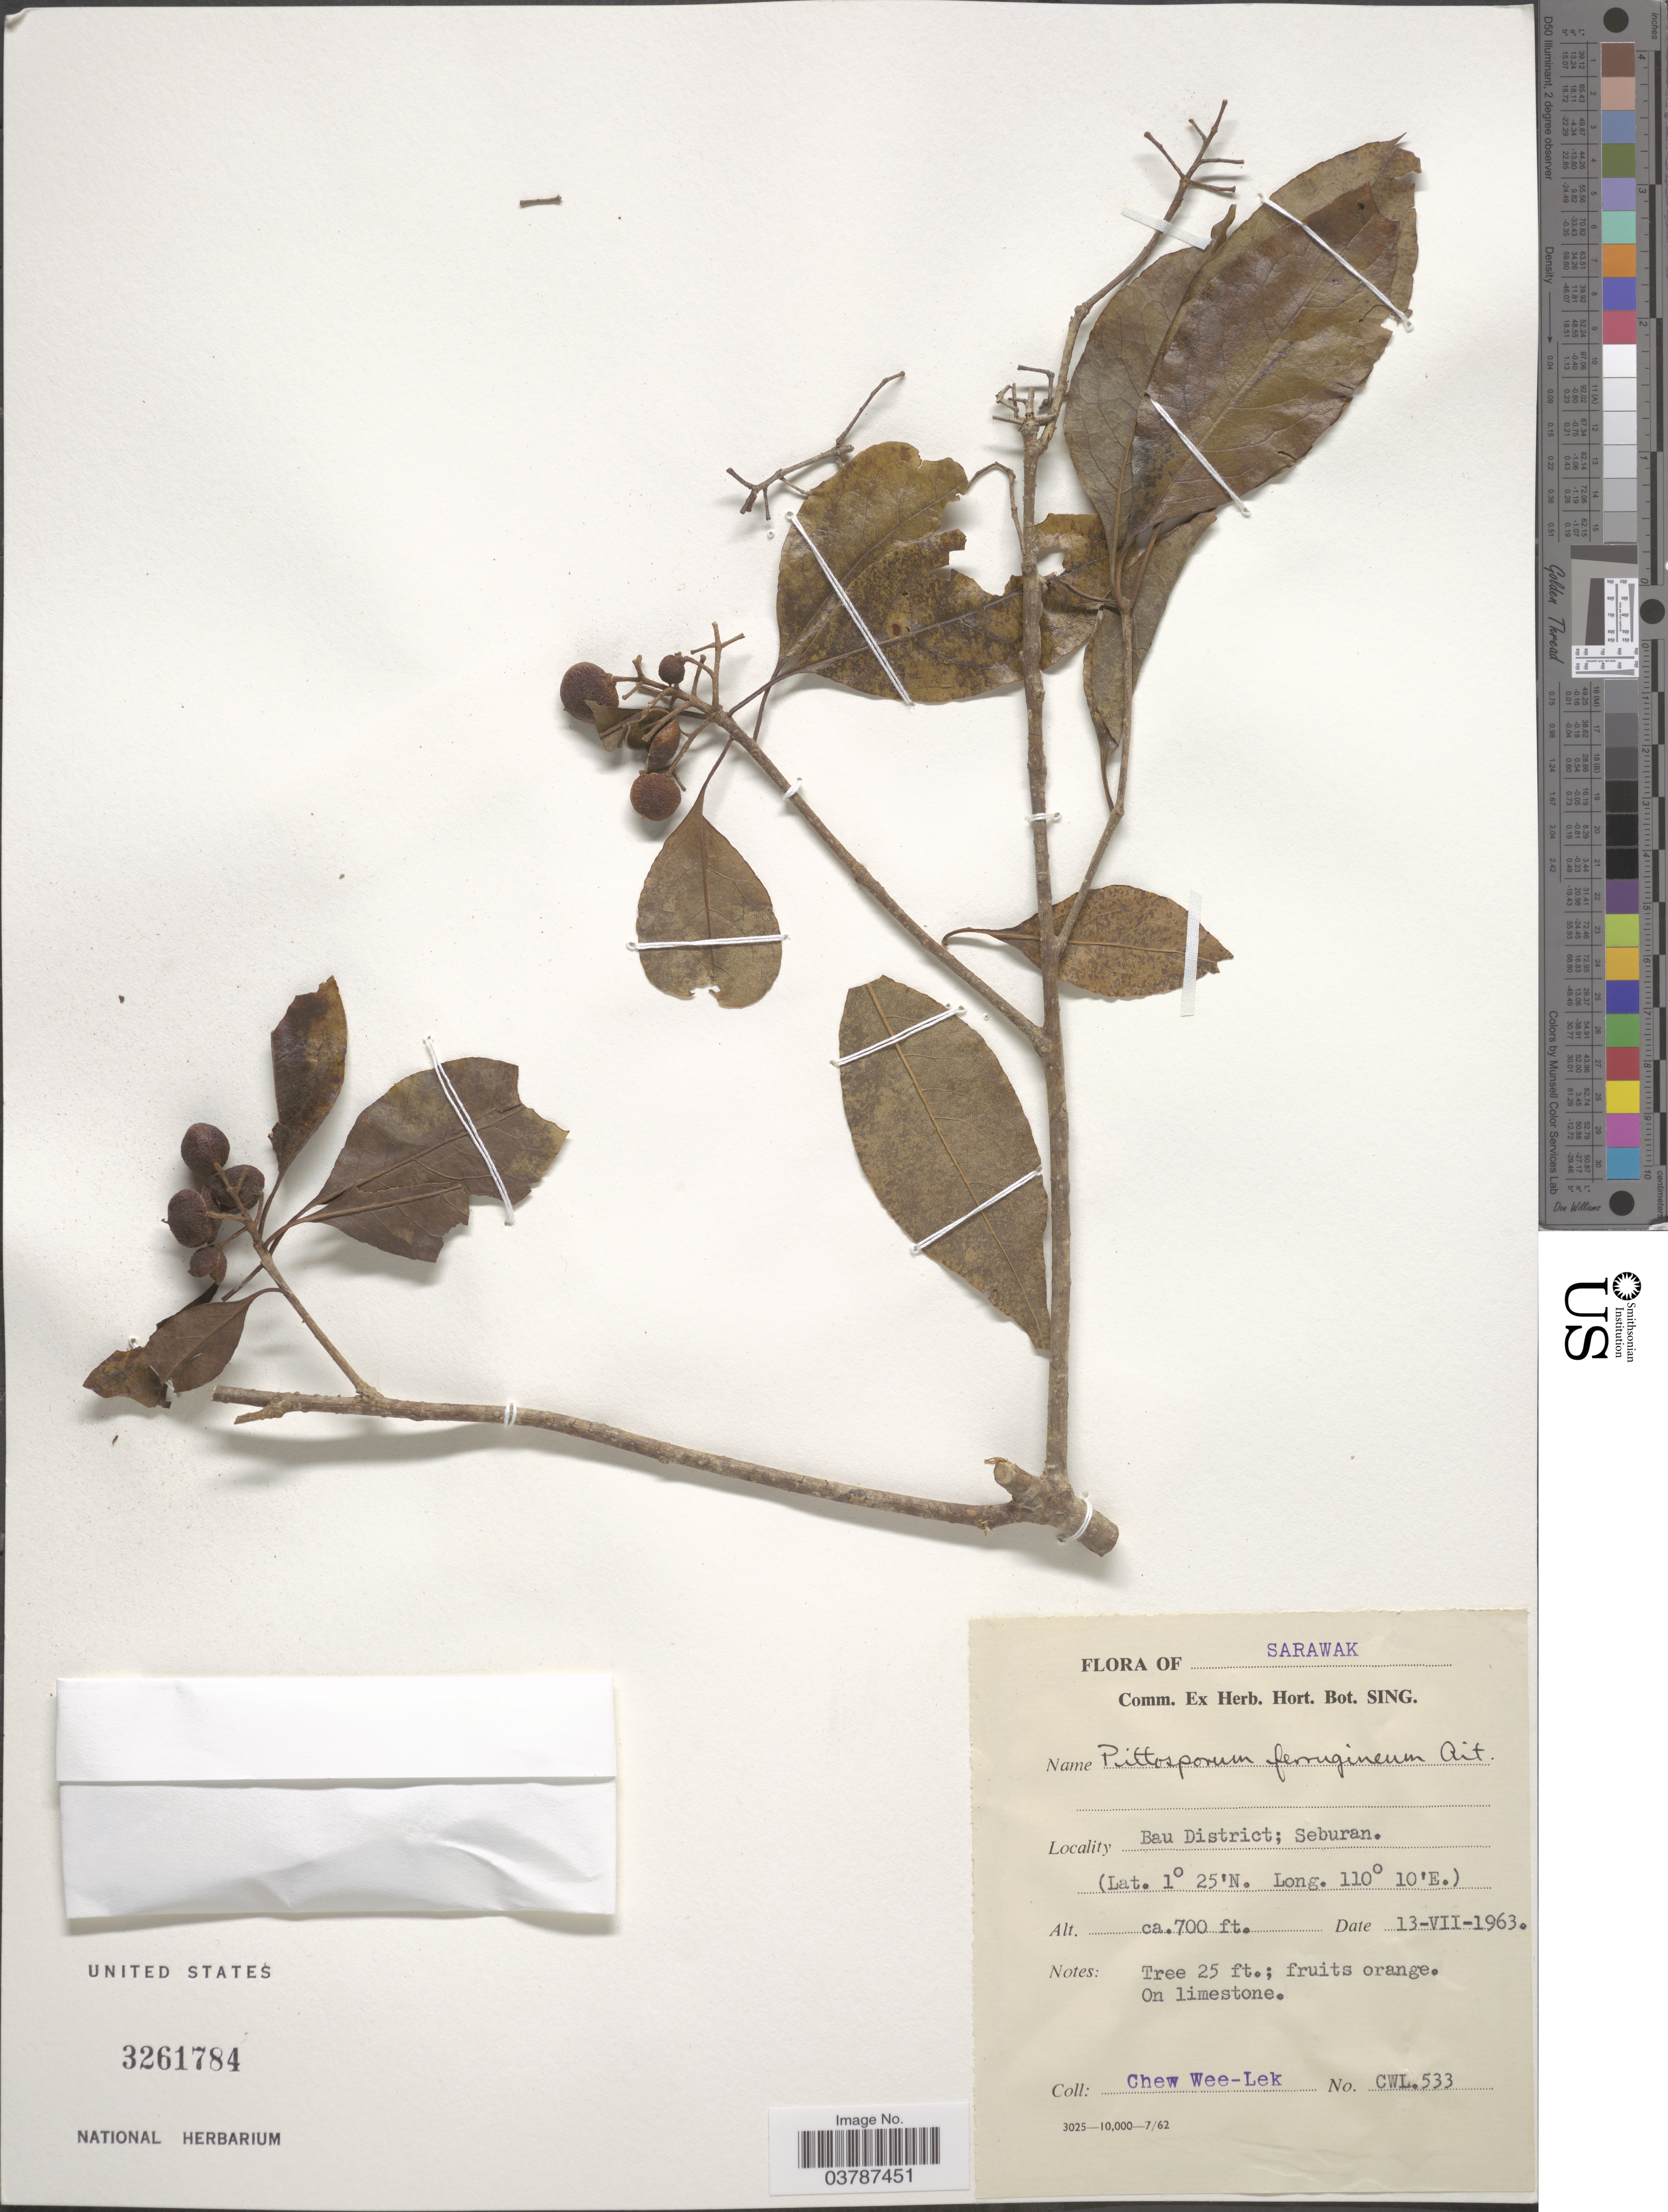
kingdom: Plantae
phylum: Tracheophyta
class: Magnoliopsida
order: Apiales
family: Pittosporaceae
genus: Pittosporum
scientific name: Pittosporum ferrugineum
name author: Dryand. ex Aiton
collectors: W. Chew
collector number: CWL 533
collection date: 1963-07-13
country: Malaysia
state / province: Sarawak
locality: Bau District; Seburan.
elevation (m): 213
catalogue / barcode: US 3261784